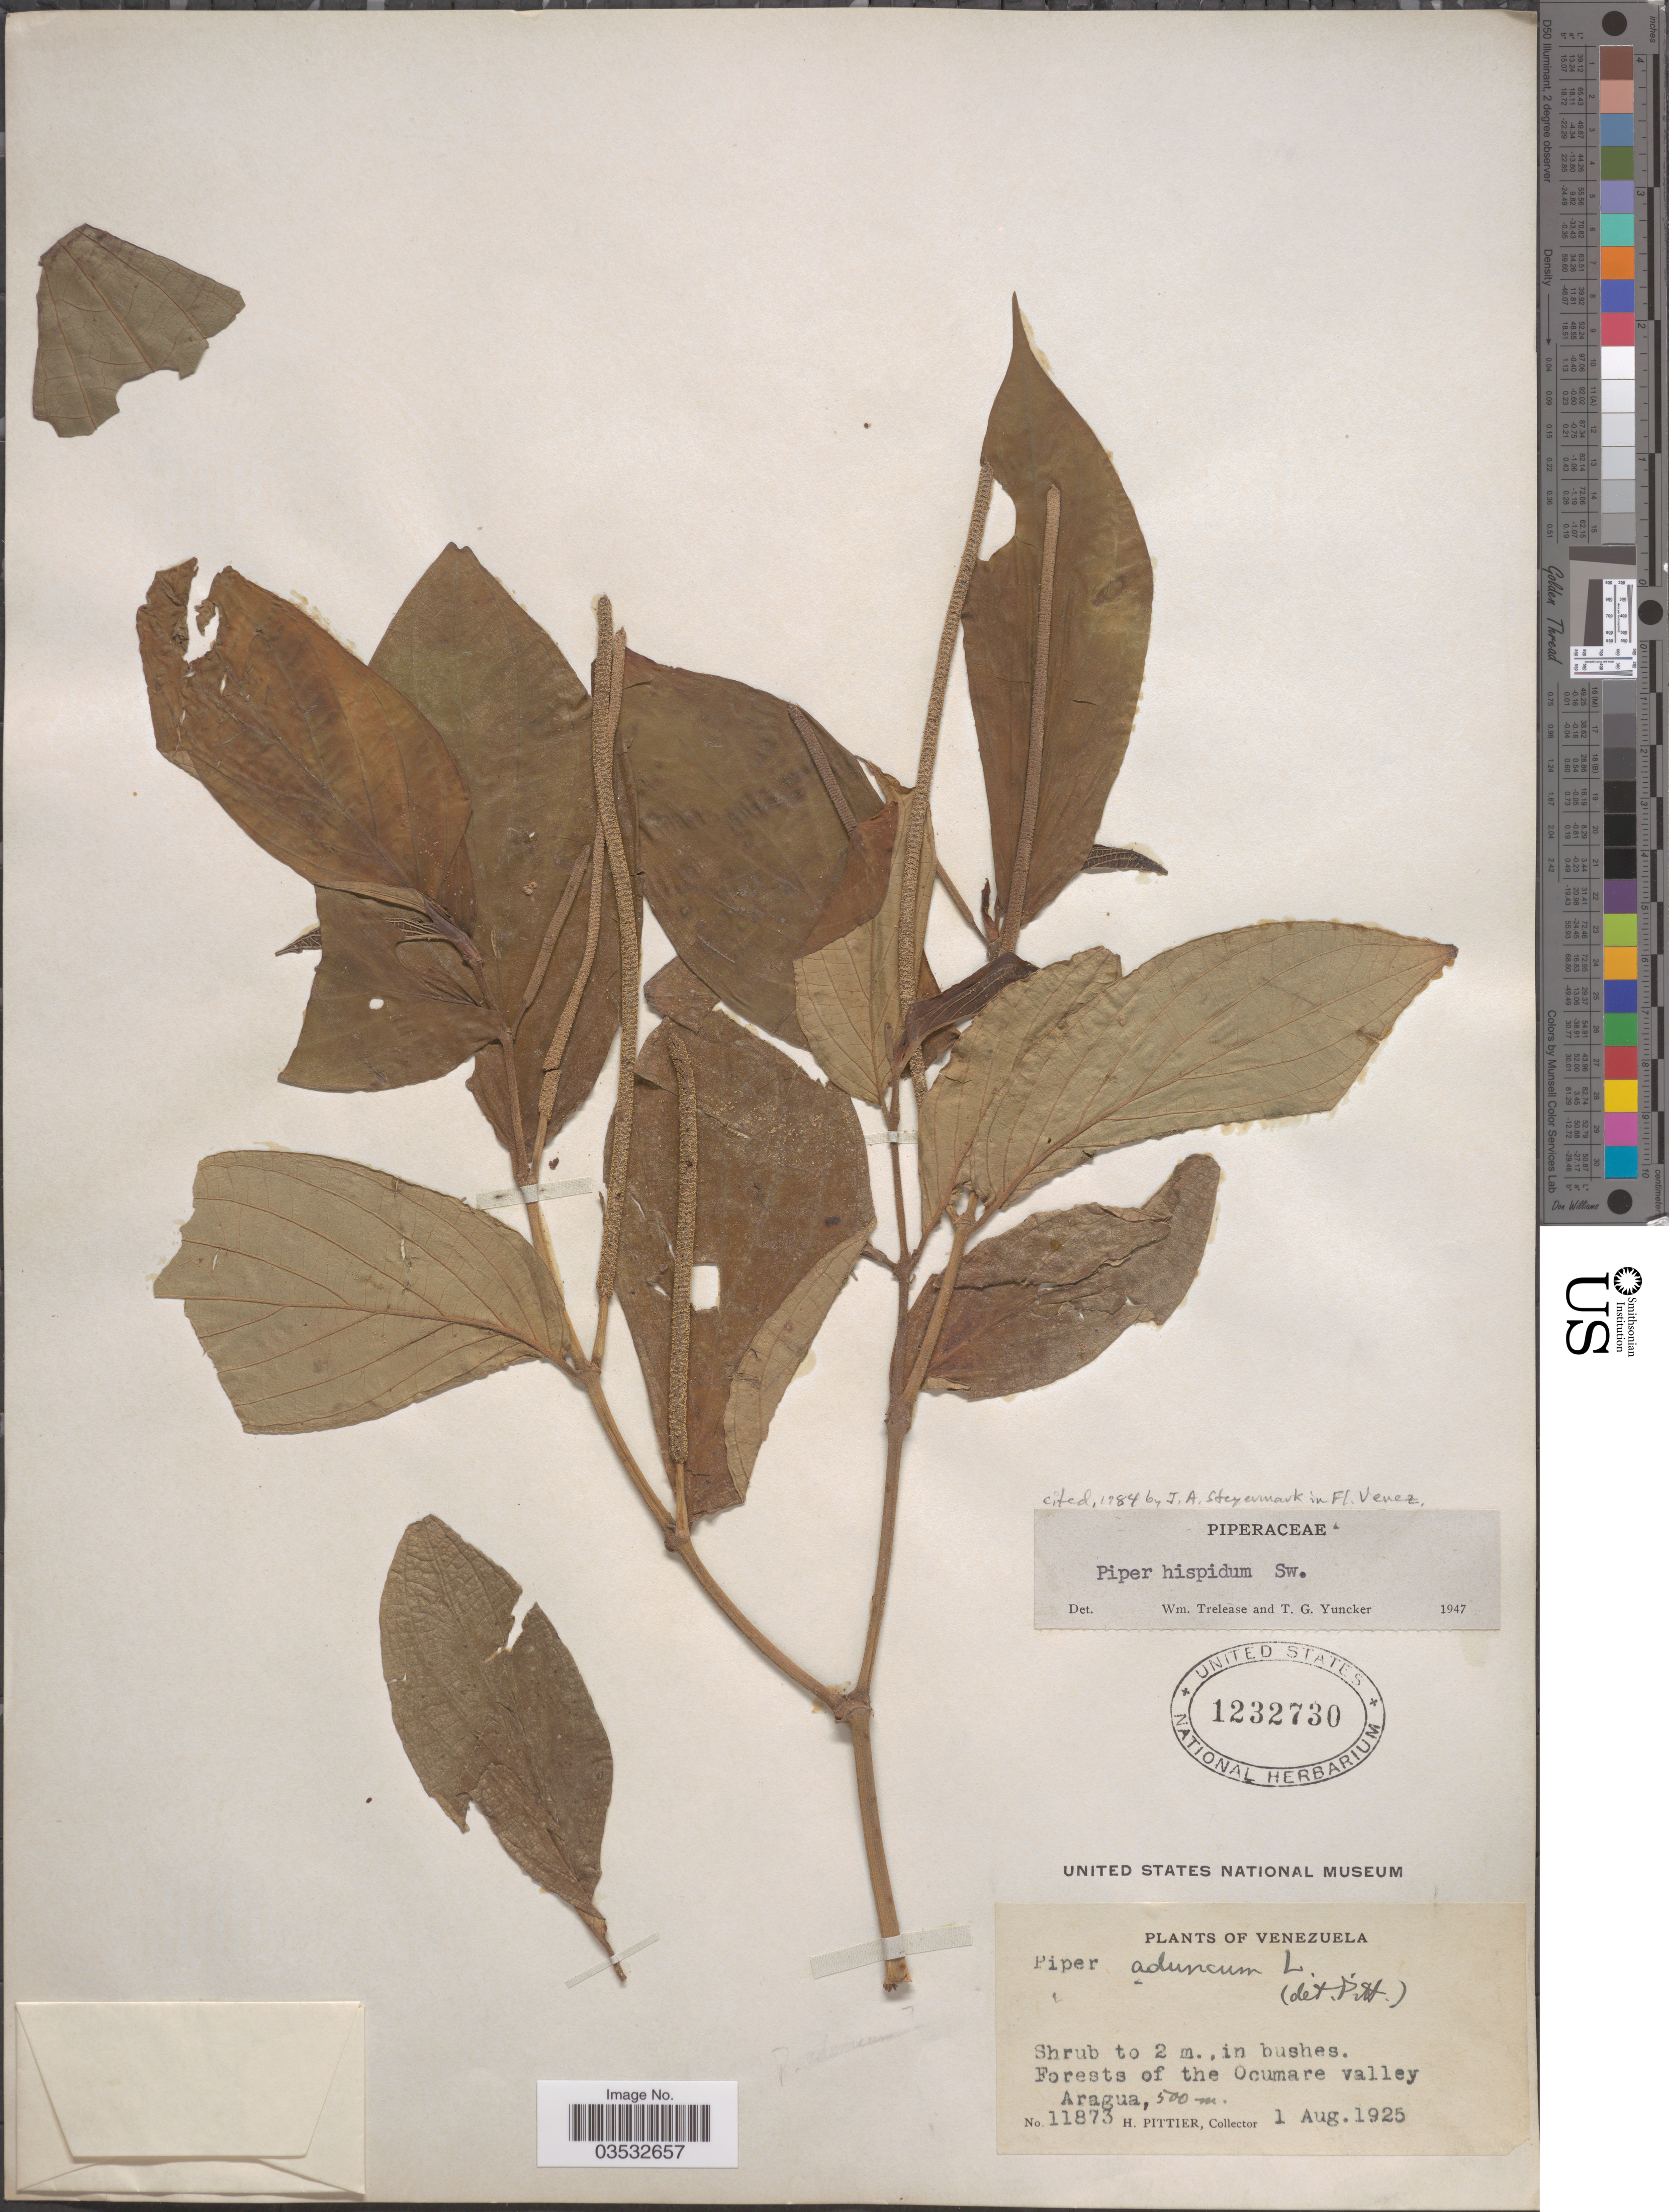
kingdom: Plantae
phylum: Tracheophyta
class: Magnoliopsida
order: Piperales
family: Piperaceae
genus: Piper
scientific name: Piper hispidum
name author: Sw.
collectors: H. F. Pittier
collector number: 11873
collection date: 1925-08-01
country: Venezuela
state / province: Aragua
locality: Forests of the Ocumare valley.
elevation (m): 500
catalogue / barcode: US 1232730